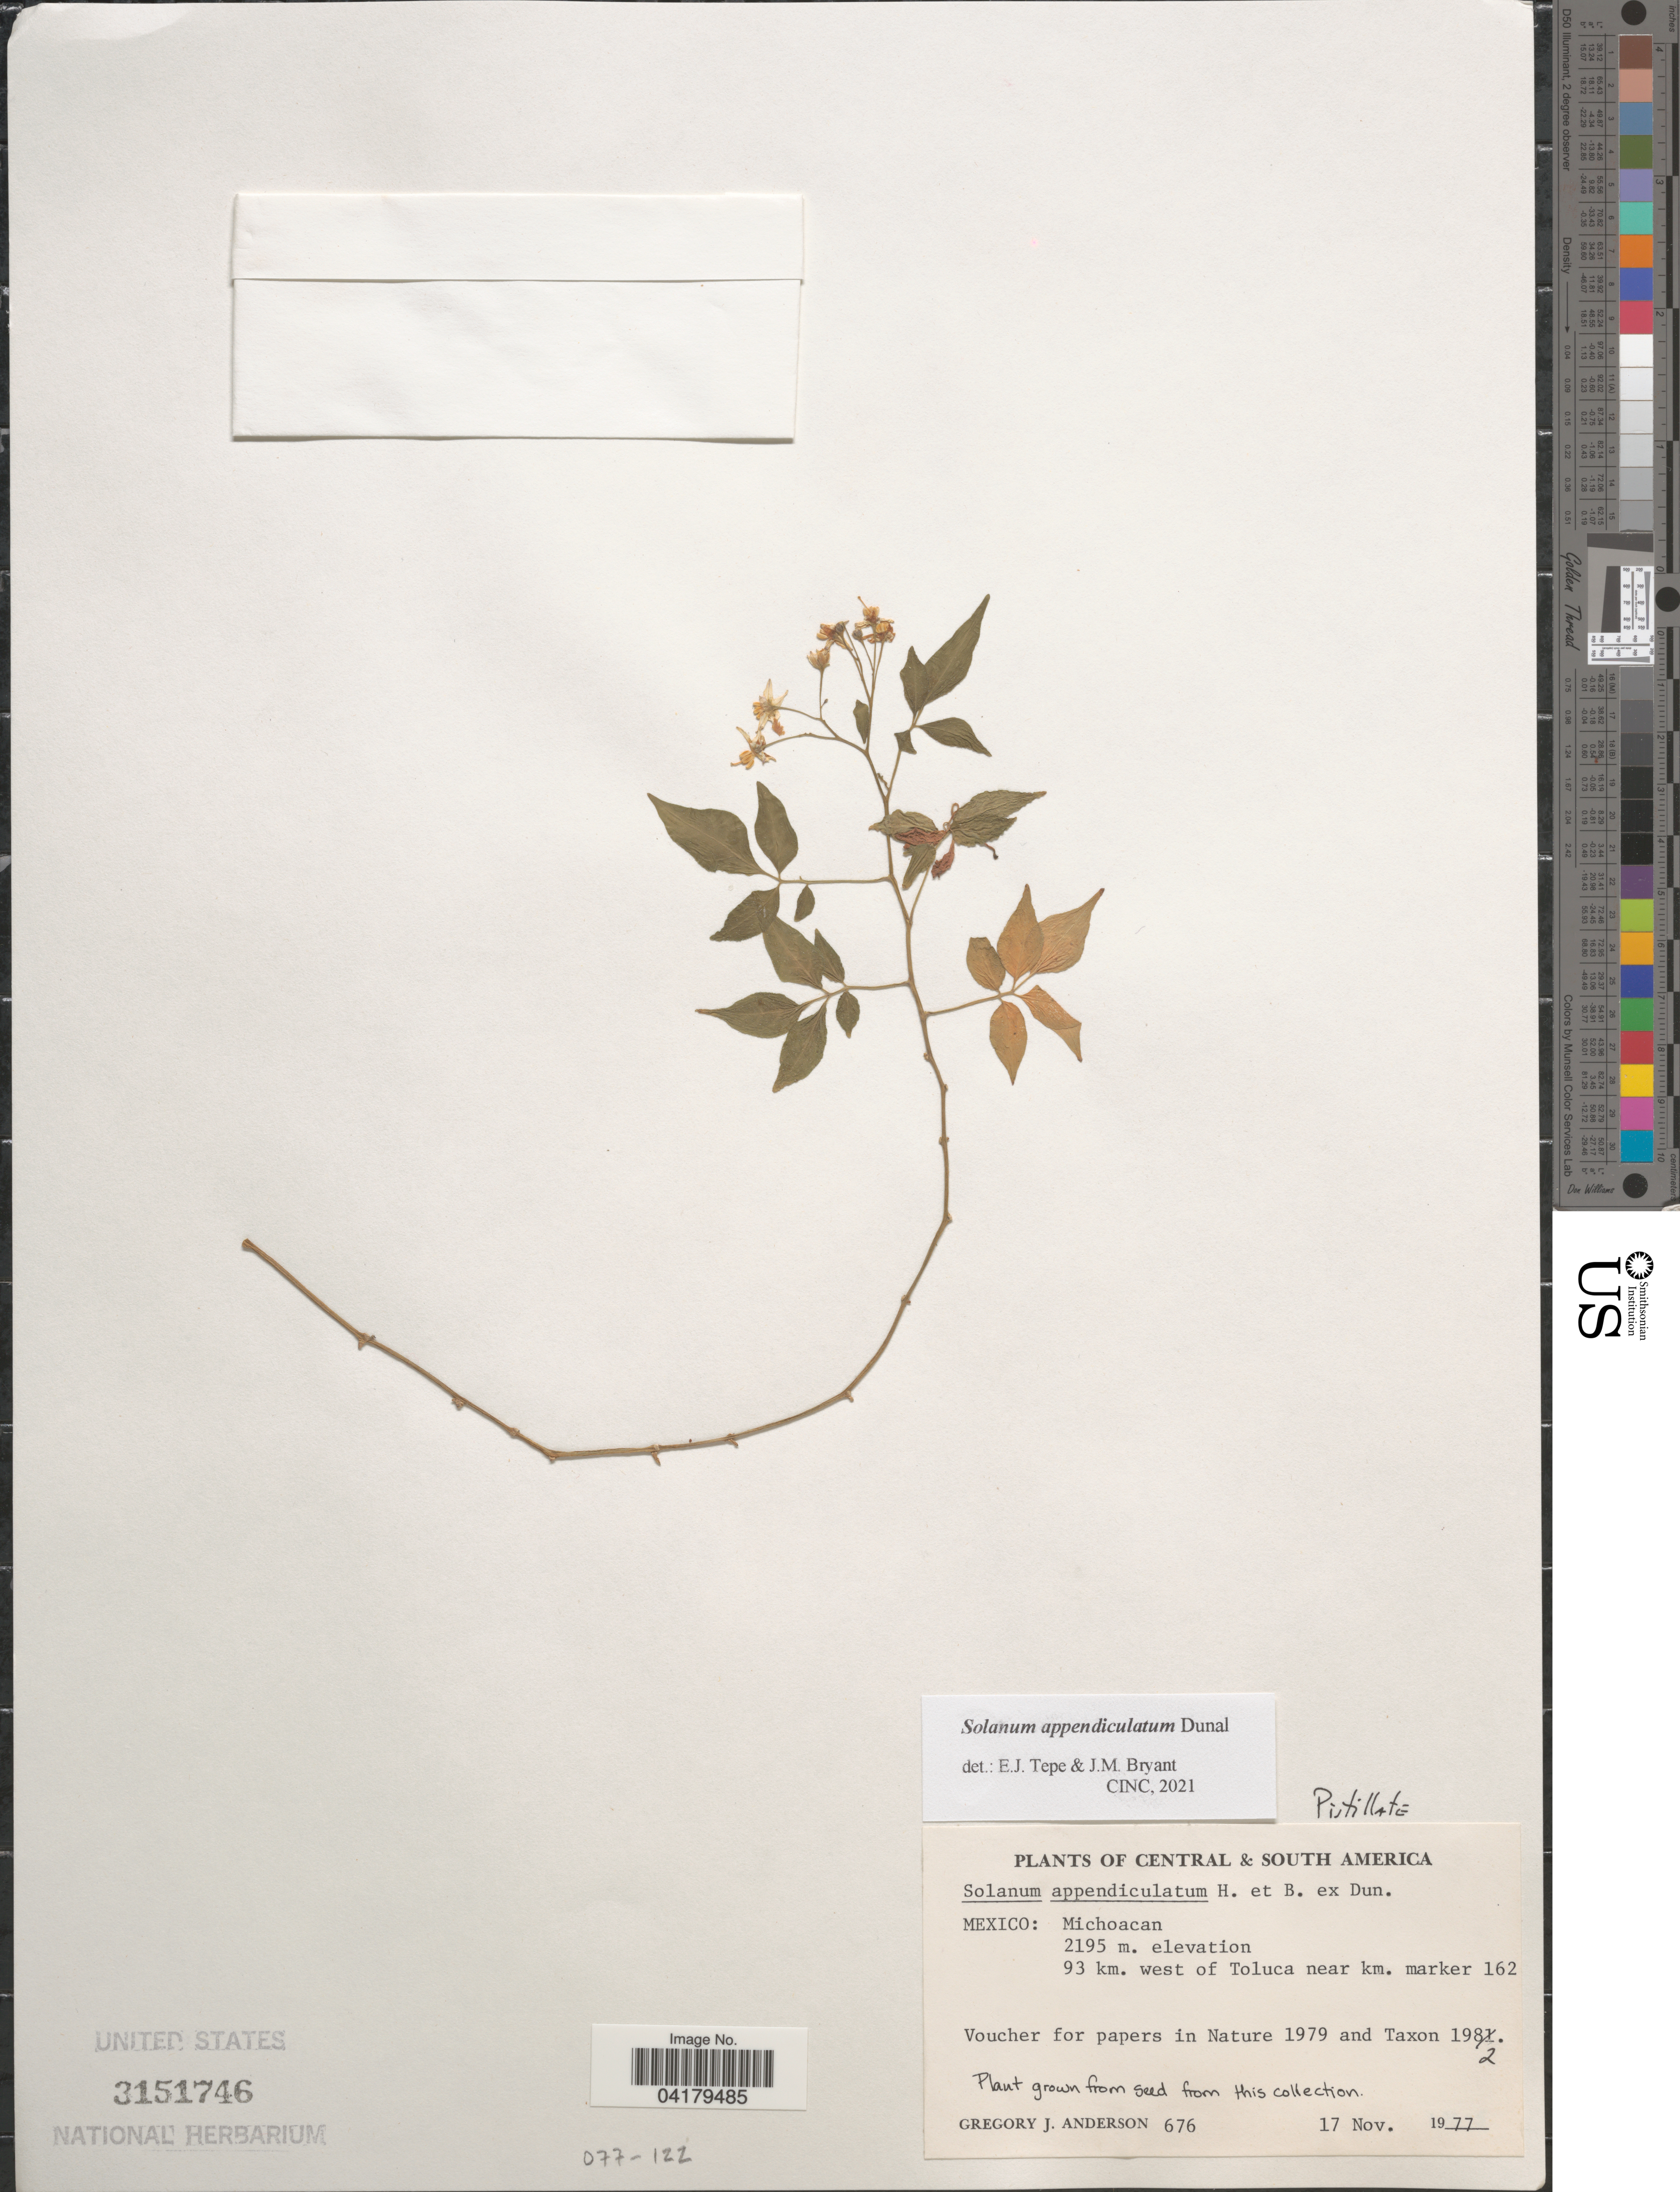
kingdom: Plantae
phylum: Tracheophyta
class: Magnoliopsida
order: Solanales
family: Solanaceae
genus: Solanum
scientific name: Solanum appendiculatum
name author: Humb. & Bonpl. ex Dunal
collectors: G. J. Anderson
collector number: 676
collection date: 1977-11-17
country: Mexico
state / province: Michoacán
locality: Central & South America. 93 km. west of Toluca near km. marker 162.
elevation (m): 2195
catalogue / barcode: US 3151746